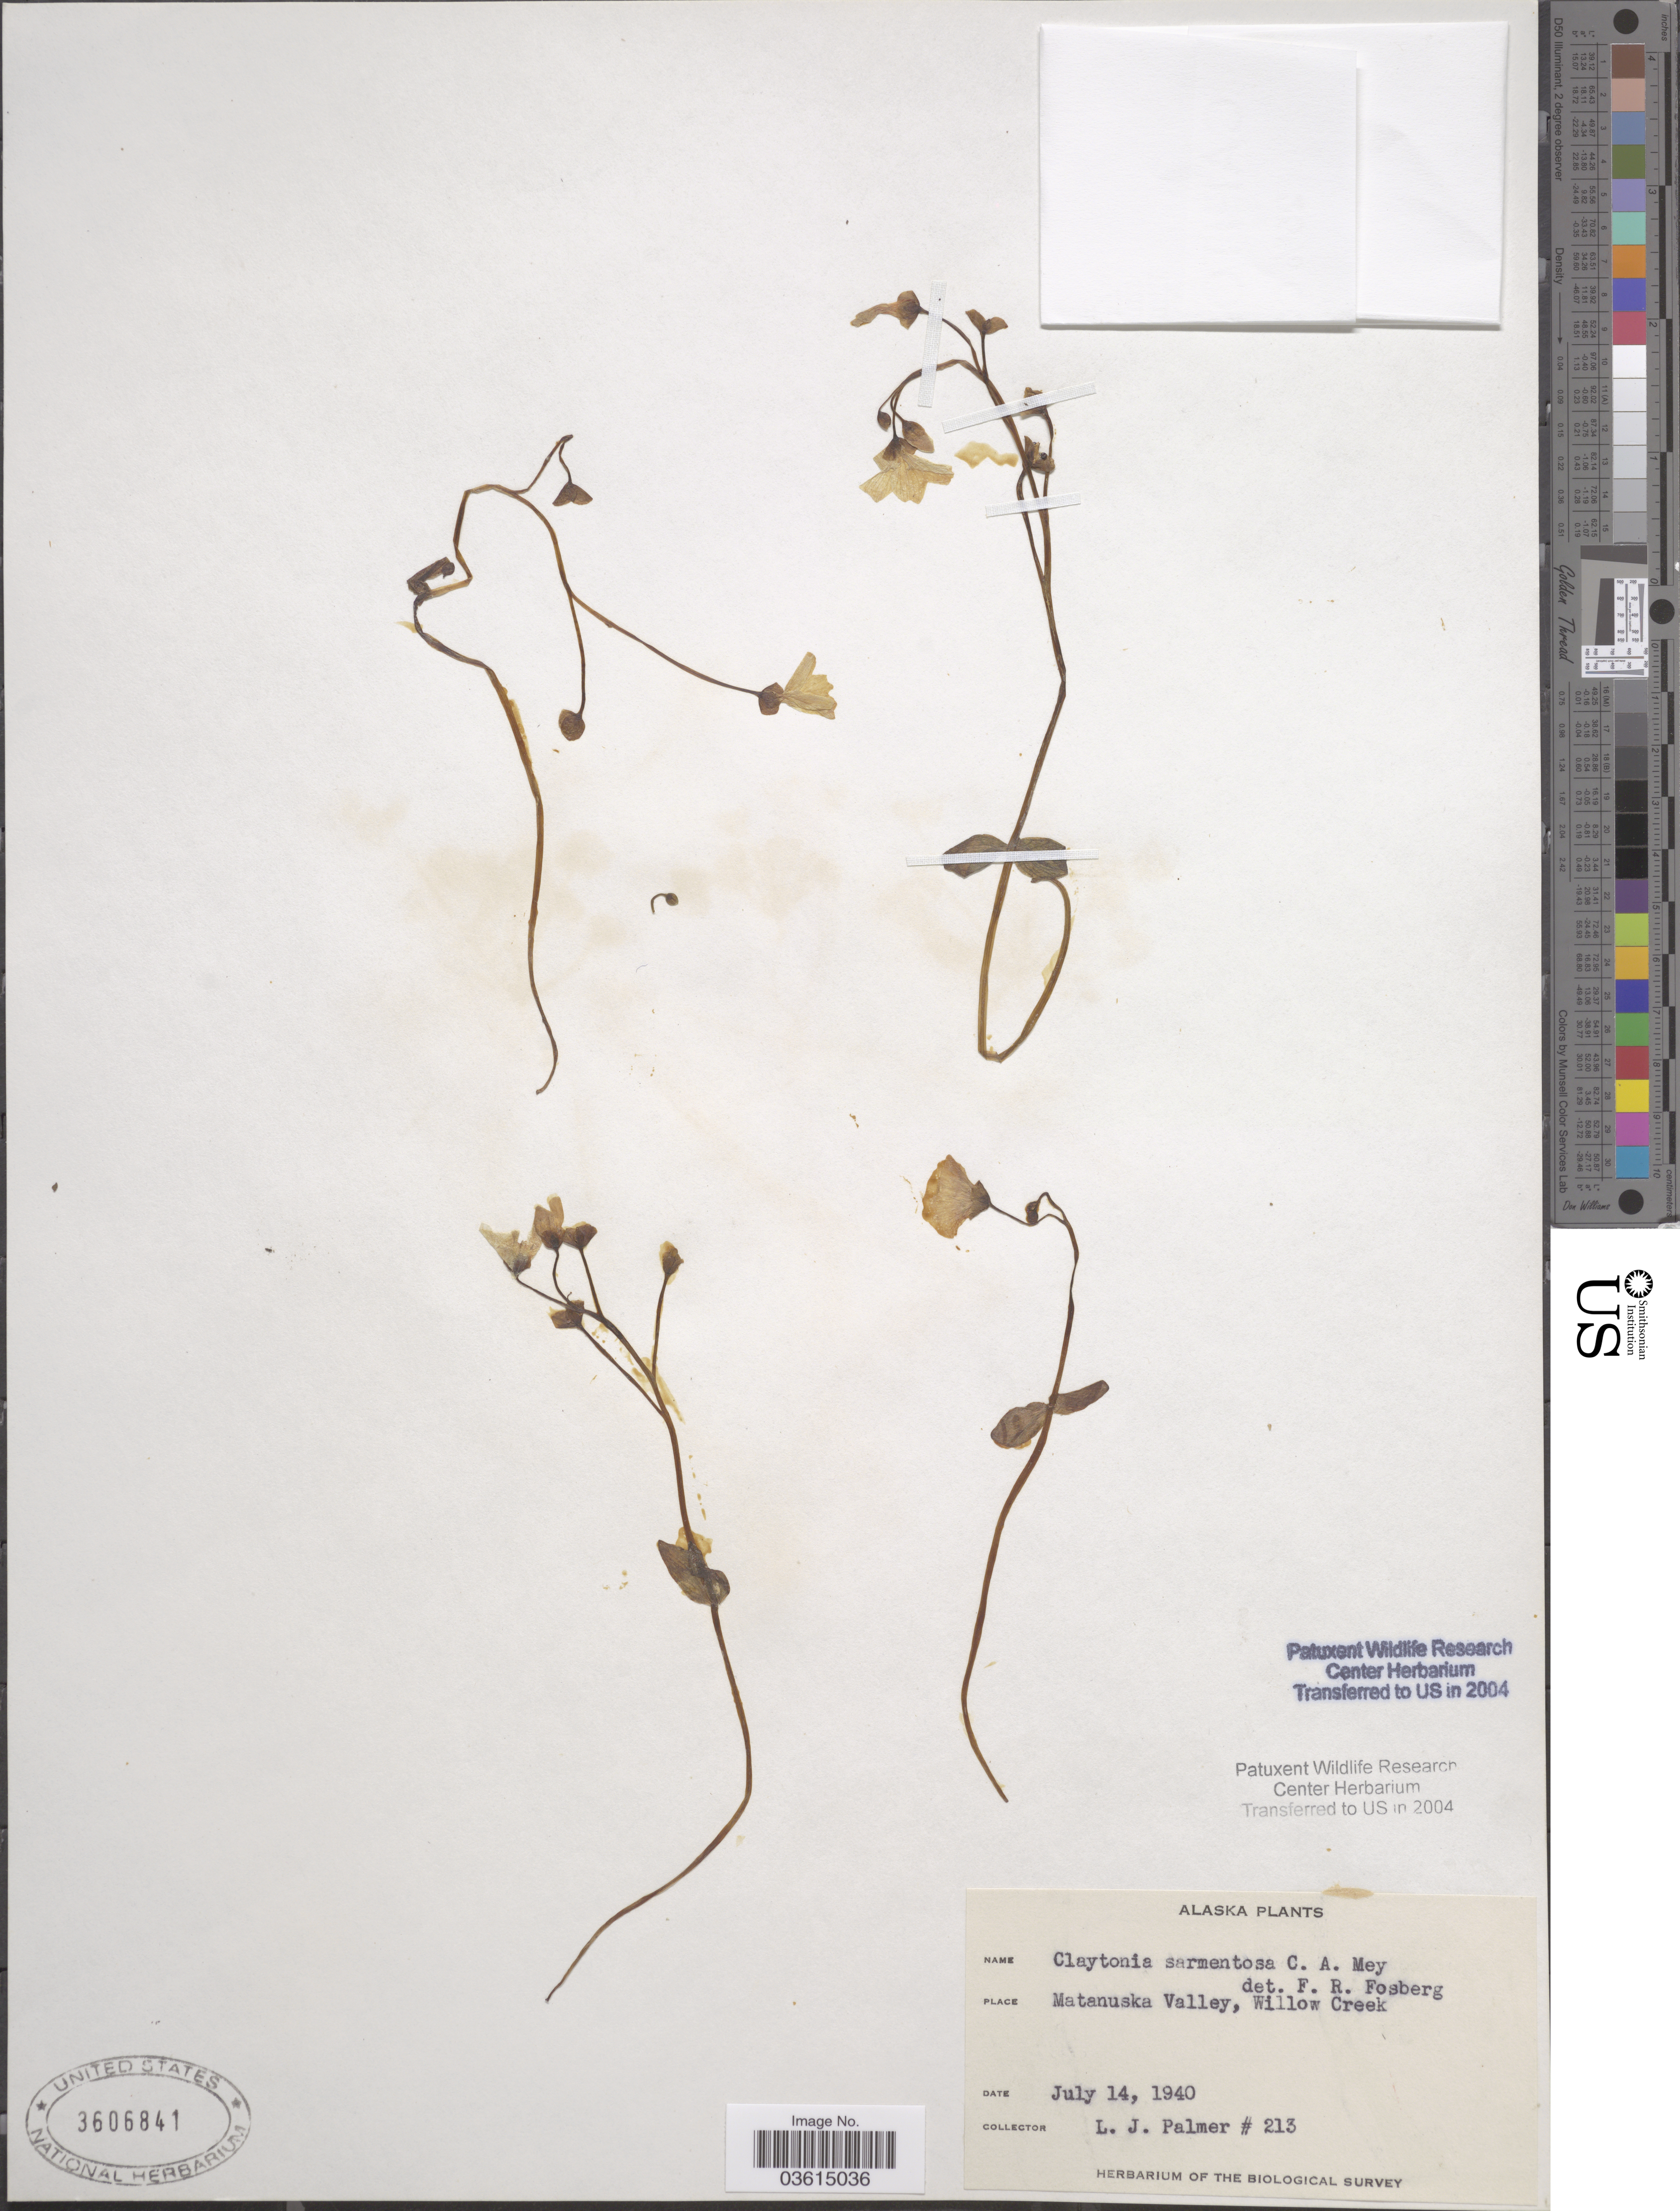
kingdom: Plantae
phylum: Tracheophyta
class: Magnoliopsida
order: Caryophyllales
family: Montiaceae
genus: Claytonia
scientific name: Claytonia sarmentosa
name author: C.A. Mey.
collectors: L. J. Palmer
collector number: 213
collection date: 1940-07-14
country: United States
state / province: Alaska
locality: Matanuska Valley, Willow Creek.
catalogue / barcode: US 3606841